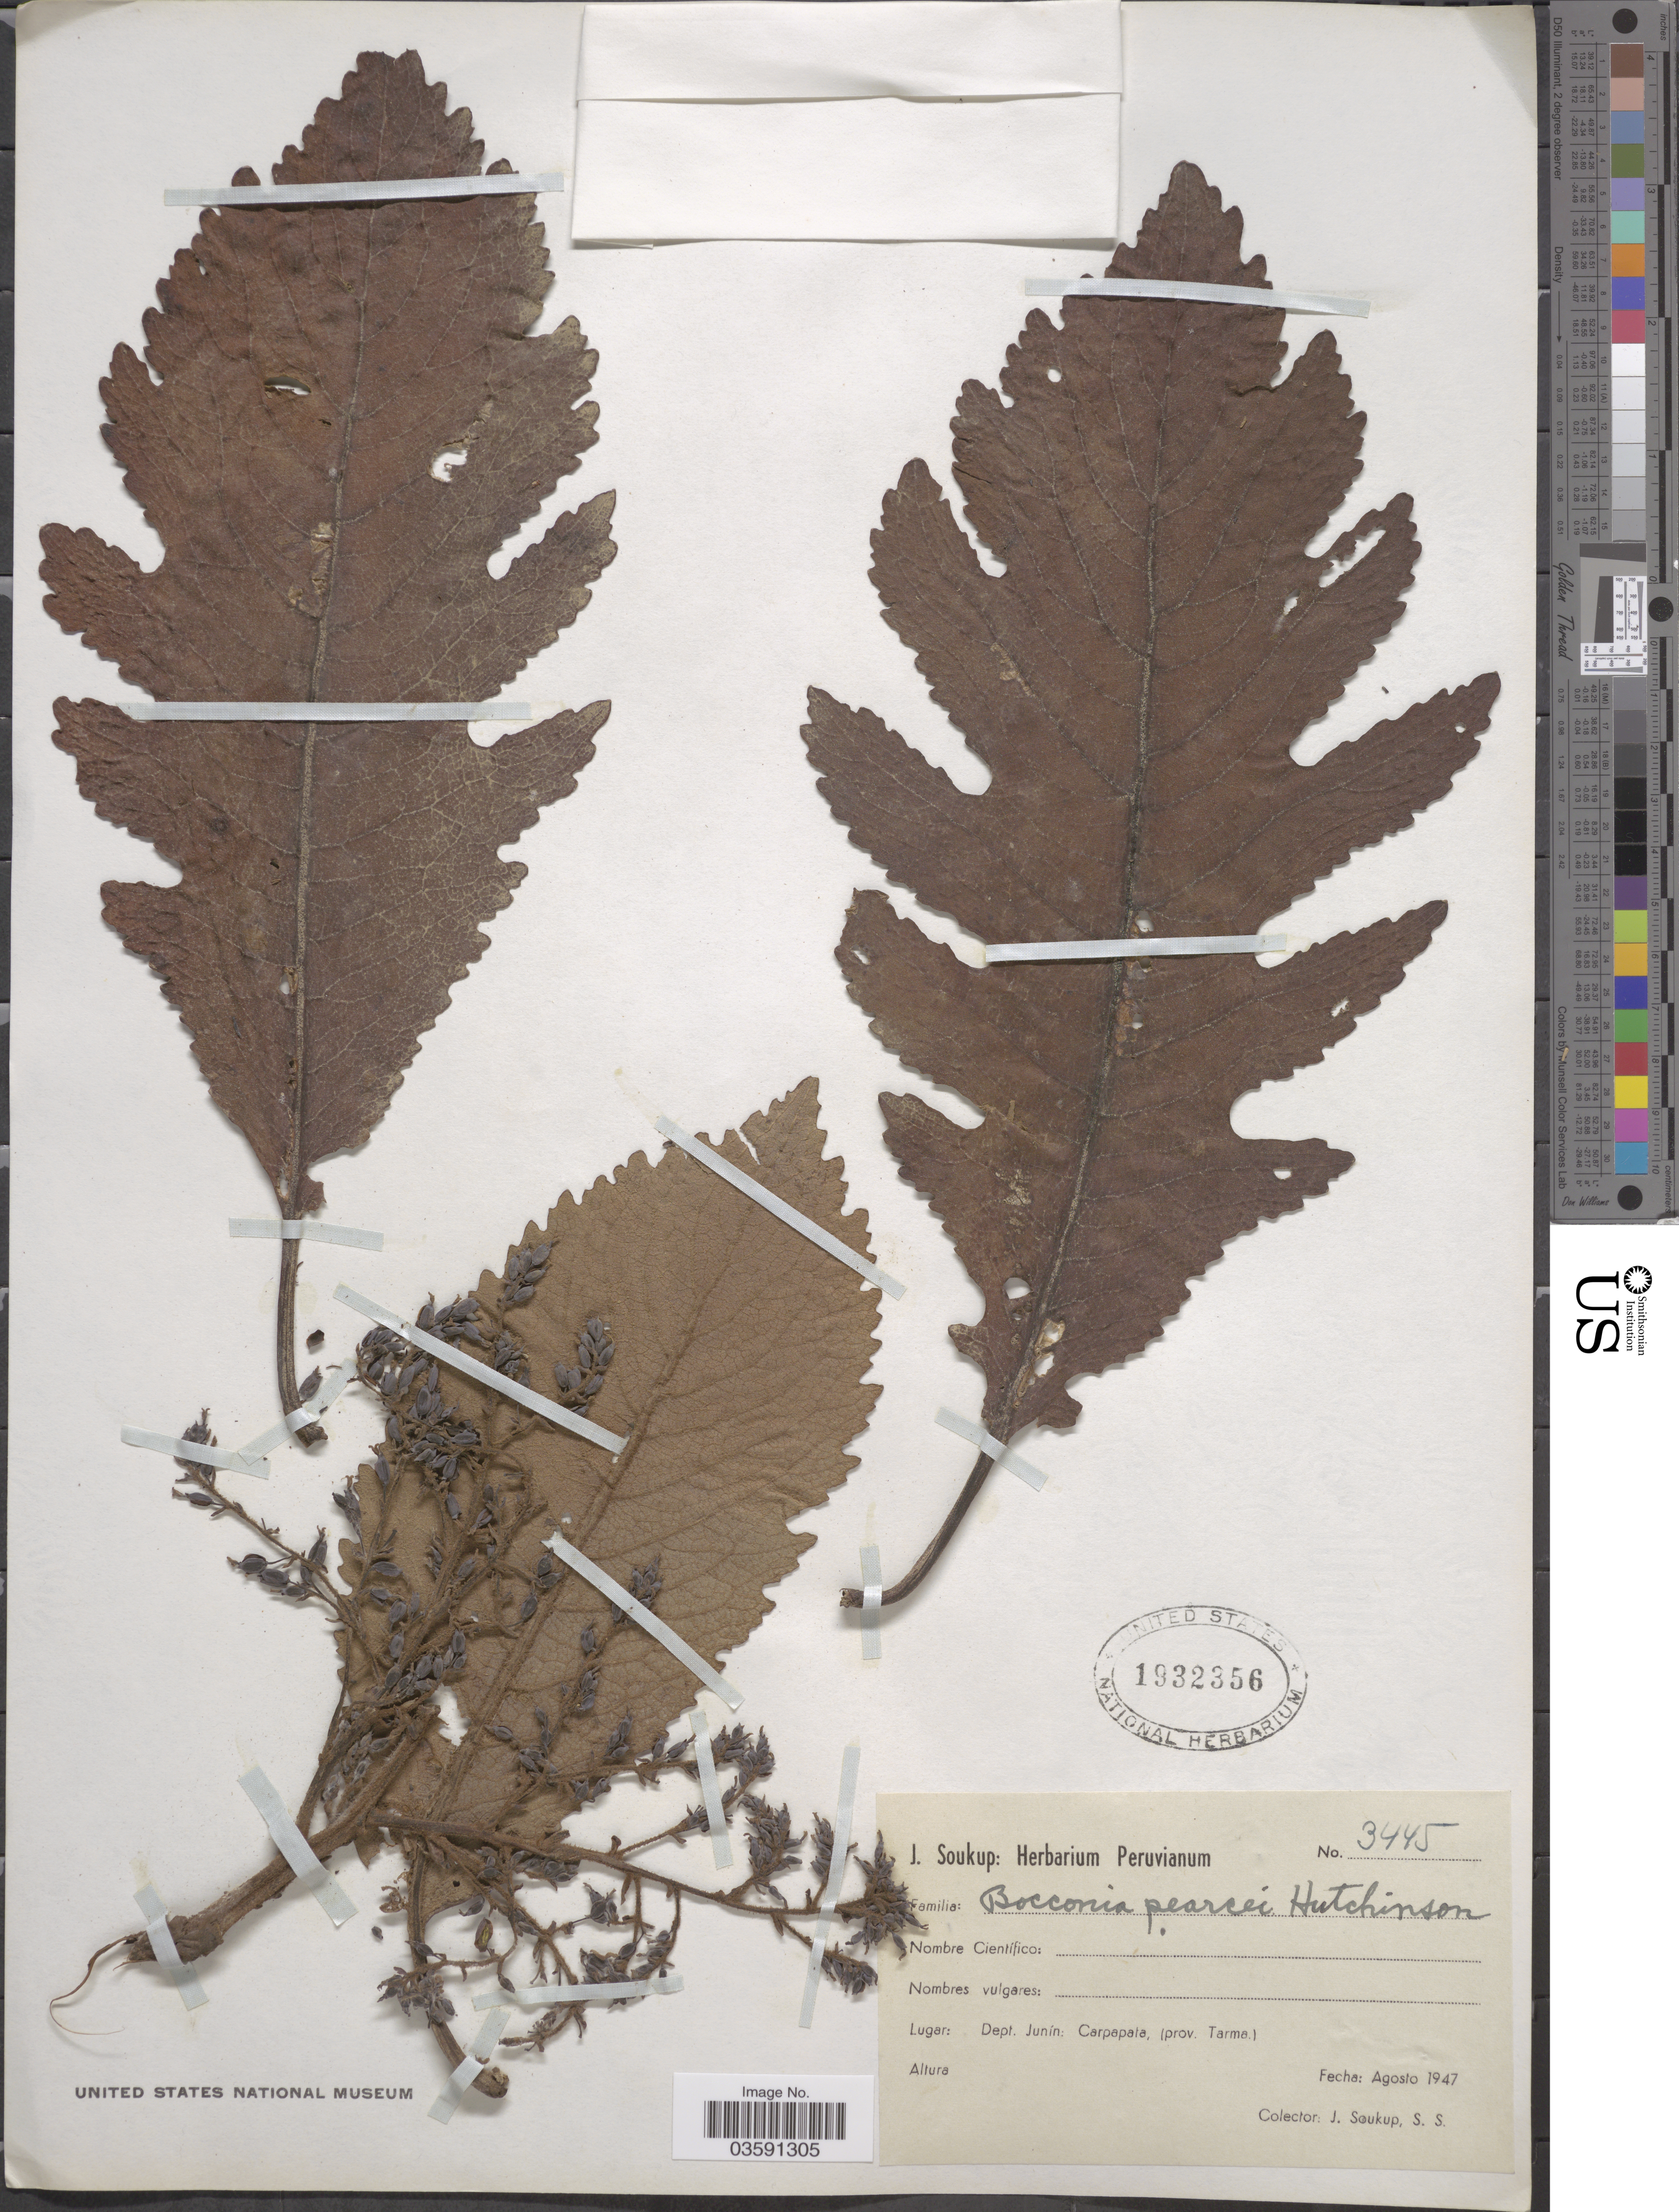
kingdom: Plantae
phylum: Tracheophyta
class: Magnoliopsida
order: Ranunculales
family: Papaveraceae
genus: Bocconia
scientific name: Bocconia integrifolia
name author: Bonpl.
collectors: J. Soukup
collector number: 3445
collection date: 1947-08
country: Peru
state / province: Junín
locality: Dept. Junín: Carpapata, (prov. Tarma).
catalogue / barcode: US 1932356